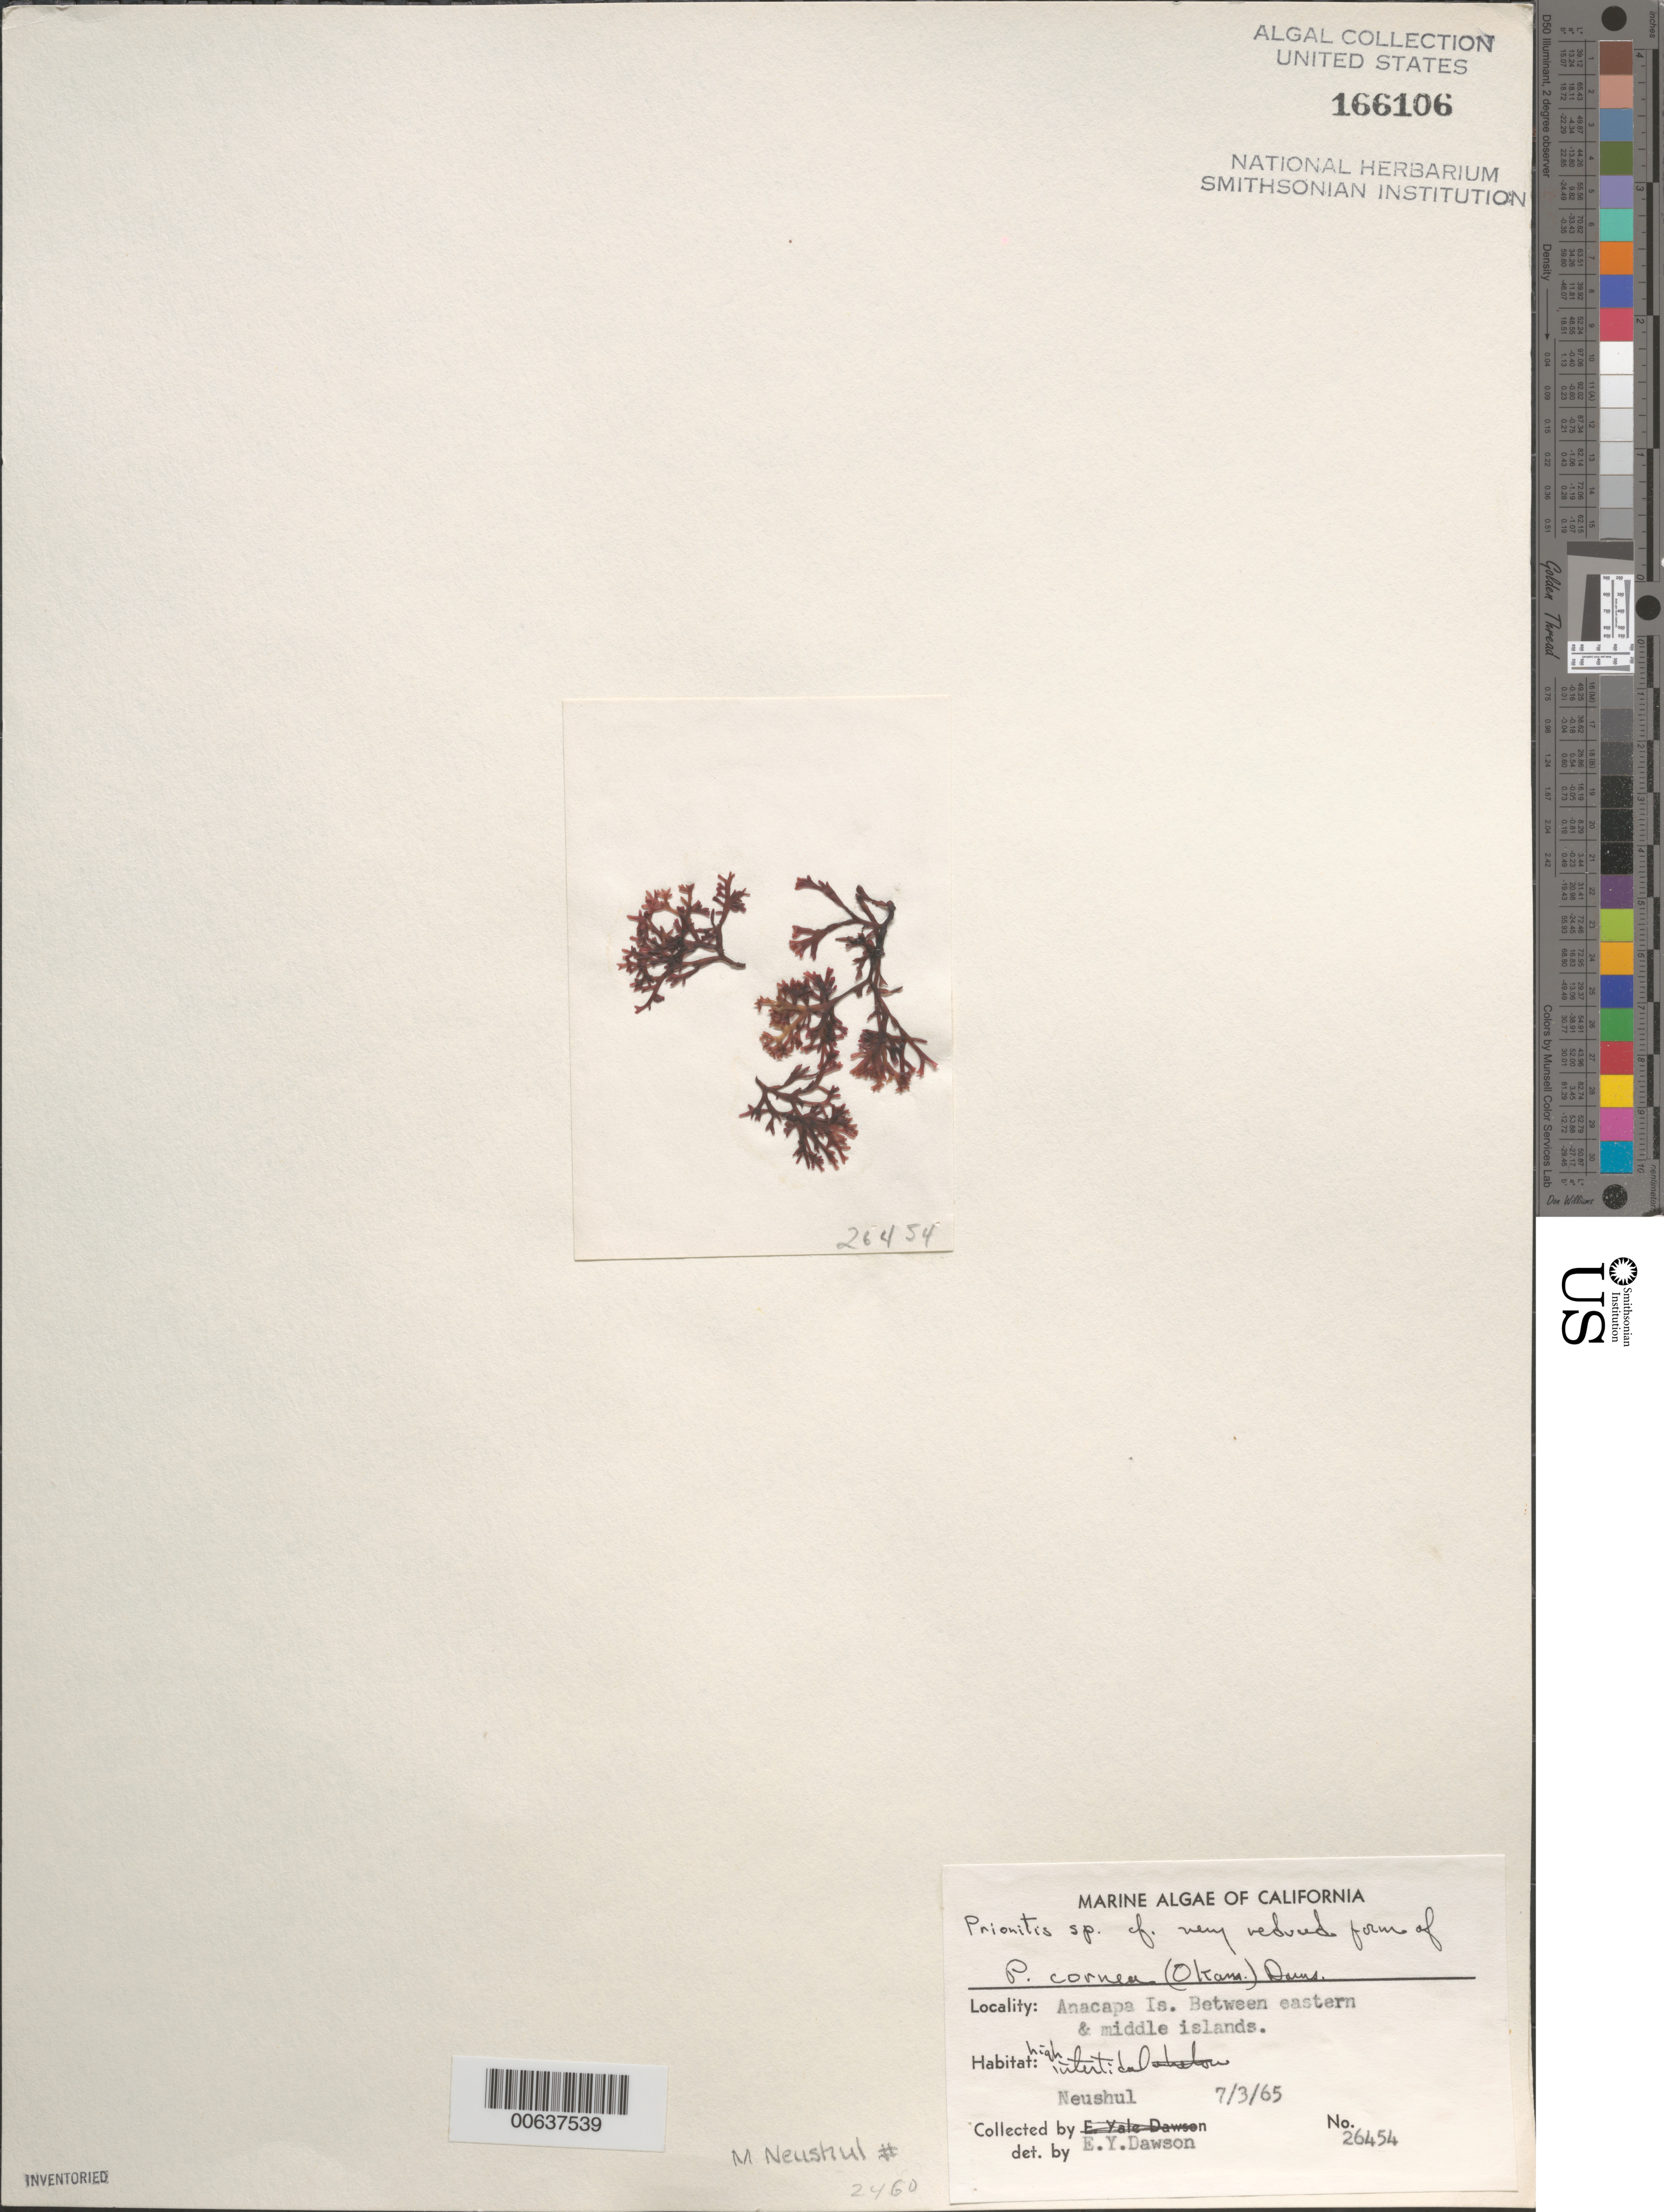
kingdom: Plantae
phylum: Rhodophyta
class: Florideophyceae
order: Halymeniales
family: Halymeniaceae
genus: Grateloupia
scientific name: Grateloupia cornea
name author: Okamura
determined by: Algae name updating Project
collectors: M. Neushul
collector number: Neushul 2460 & EYD 26454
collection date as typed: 03 Jul 1965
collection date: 1965-07-03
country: United States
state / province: California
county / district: Ventura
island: Anacapa Island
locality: Between eastern and middle islands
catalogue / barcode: US 166106